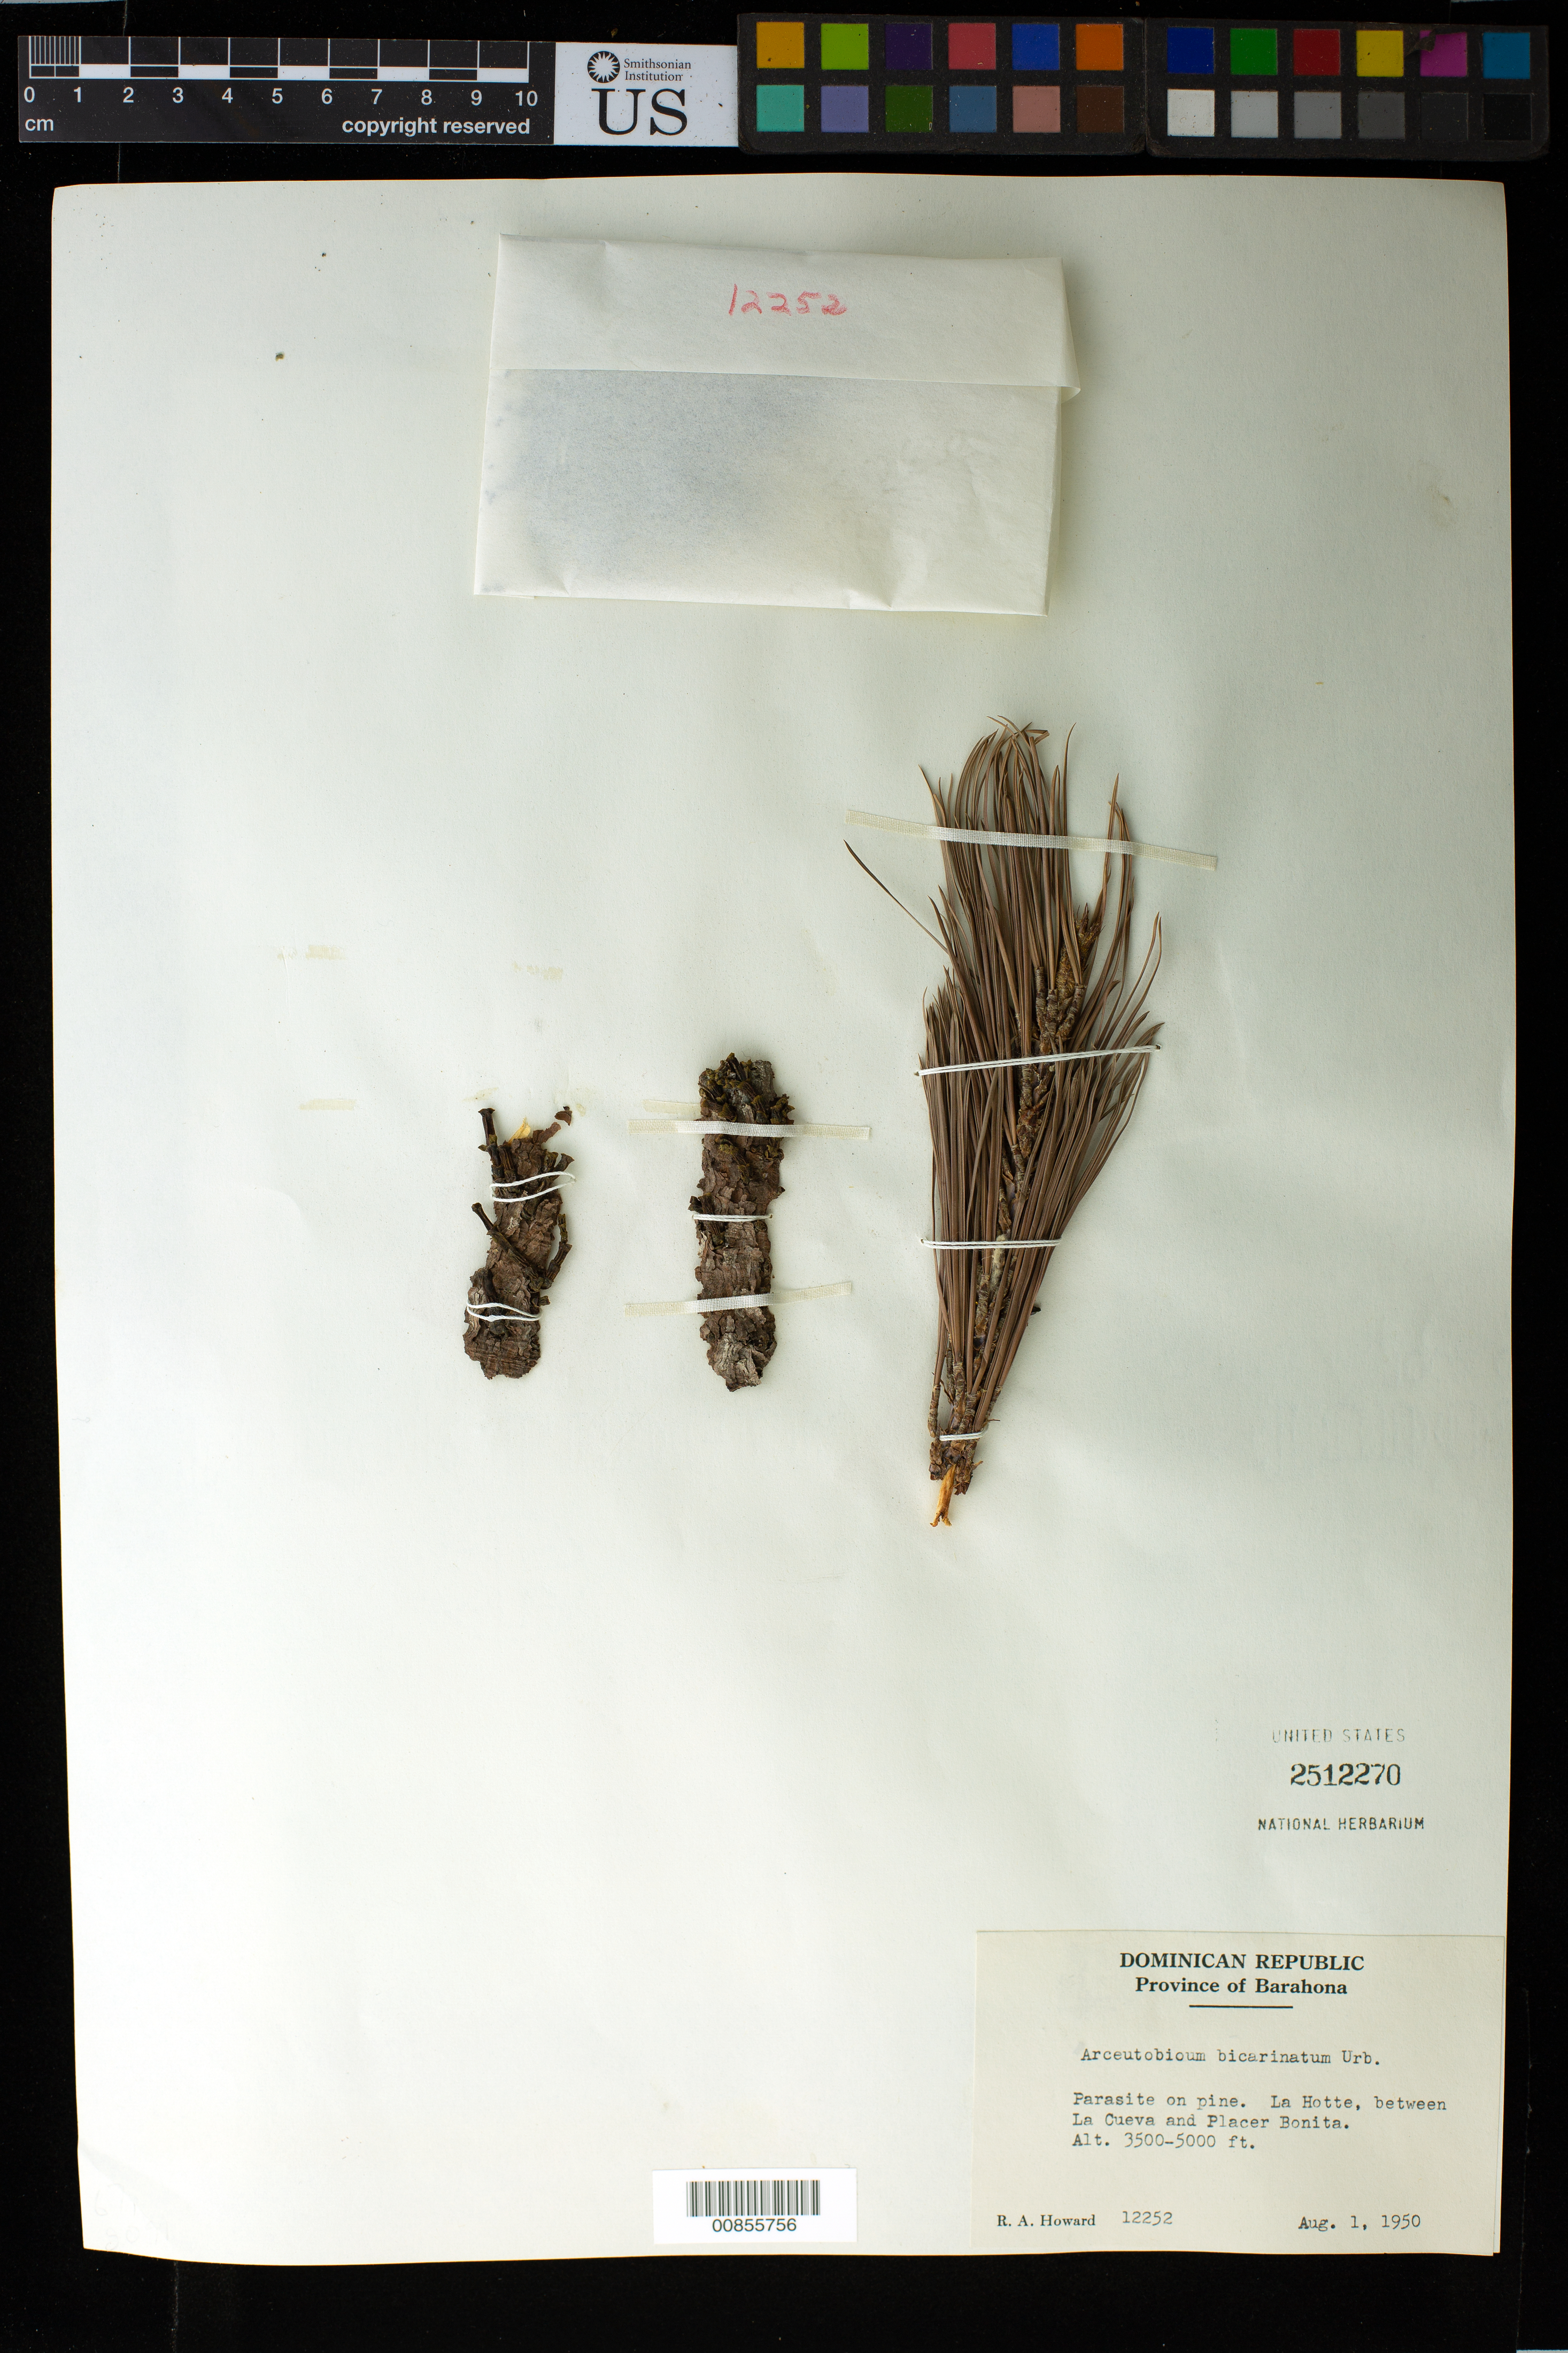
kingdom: Plantae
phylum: Tracheophyta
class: Magnoliopsida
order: Santalales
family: Viscaceae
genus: Arceuthobium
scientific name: Arceuthobium bicarinatum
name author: Urb.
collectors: R. A. Howard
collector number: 12252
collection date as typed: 01 Aug 1950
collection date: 1950-08-01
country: Dominican Republic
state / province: Barahona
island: Hispaniola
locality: La Hotte, between La Cueva and Placer Bonita.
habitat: On Pine.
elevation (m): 1067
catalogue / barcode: US 2512270